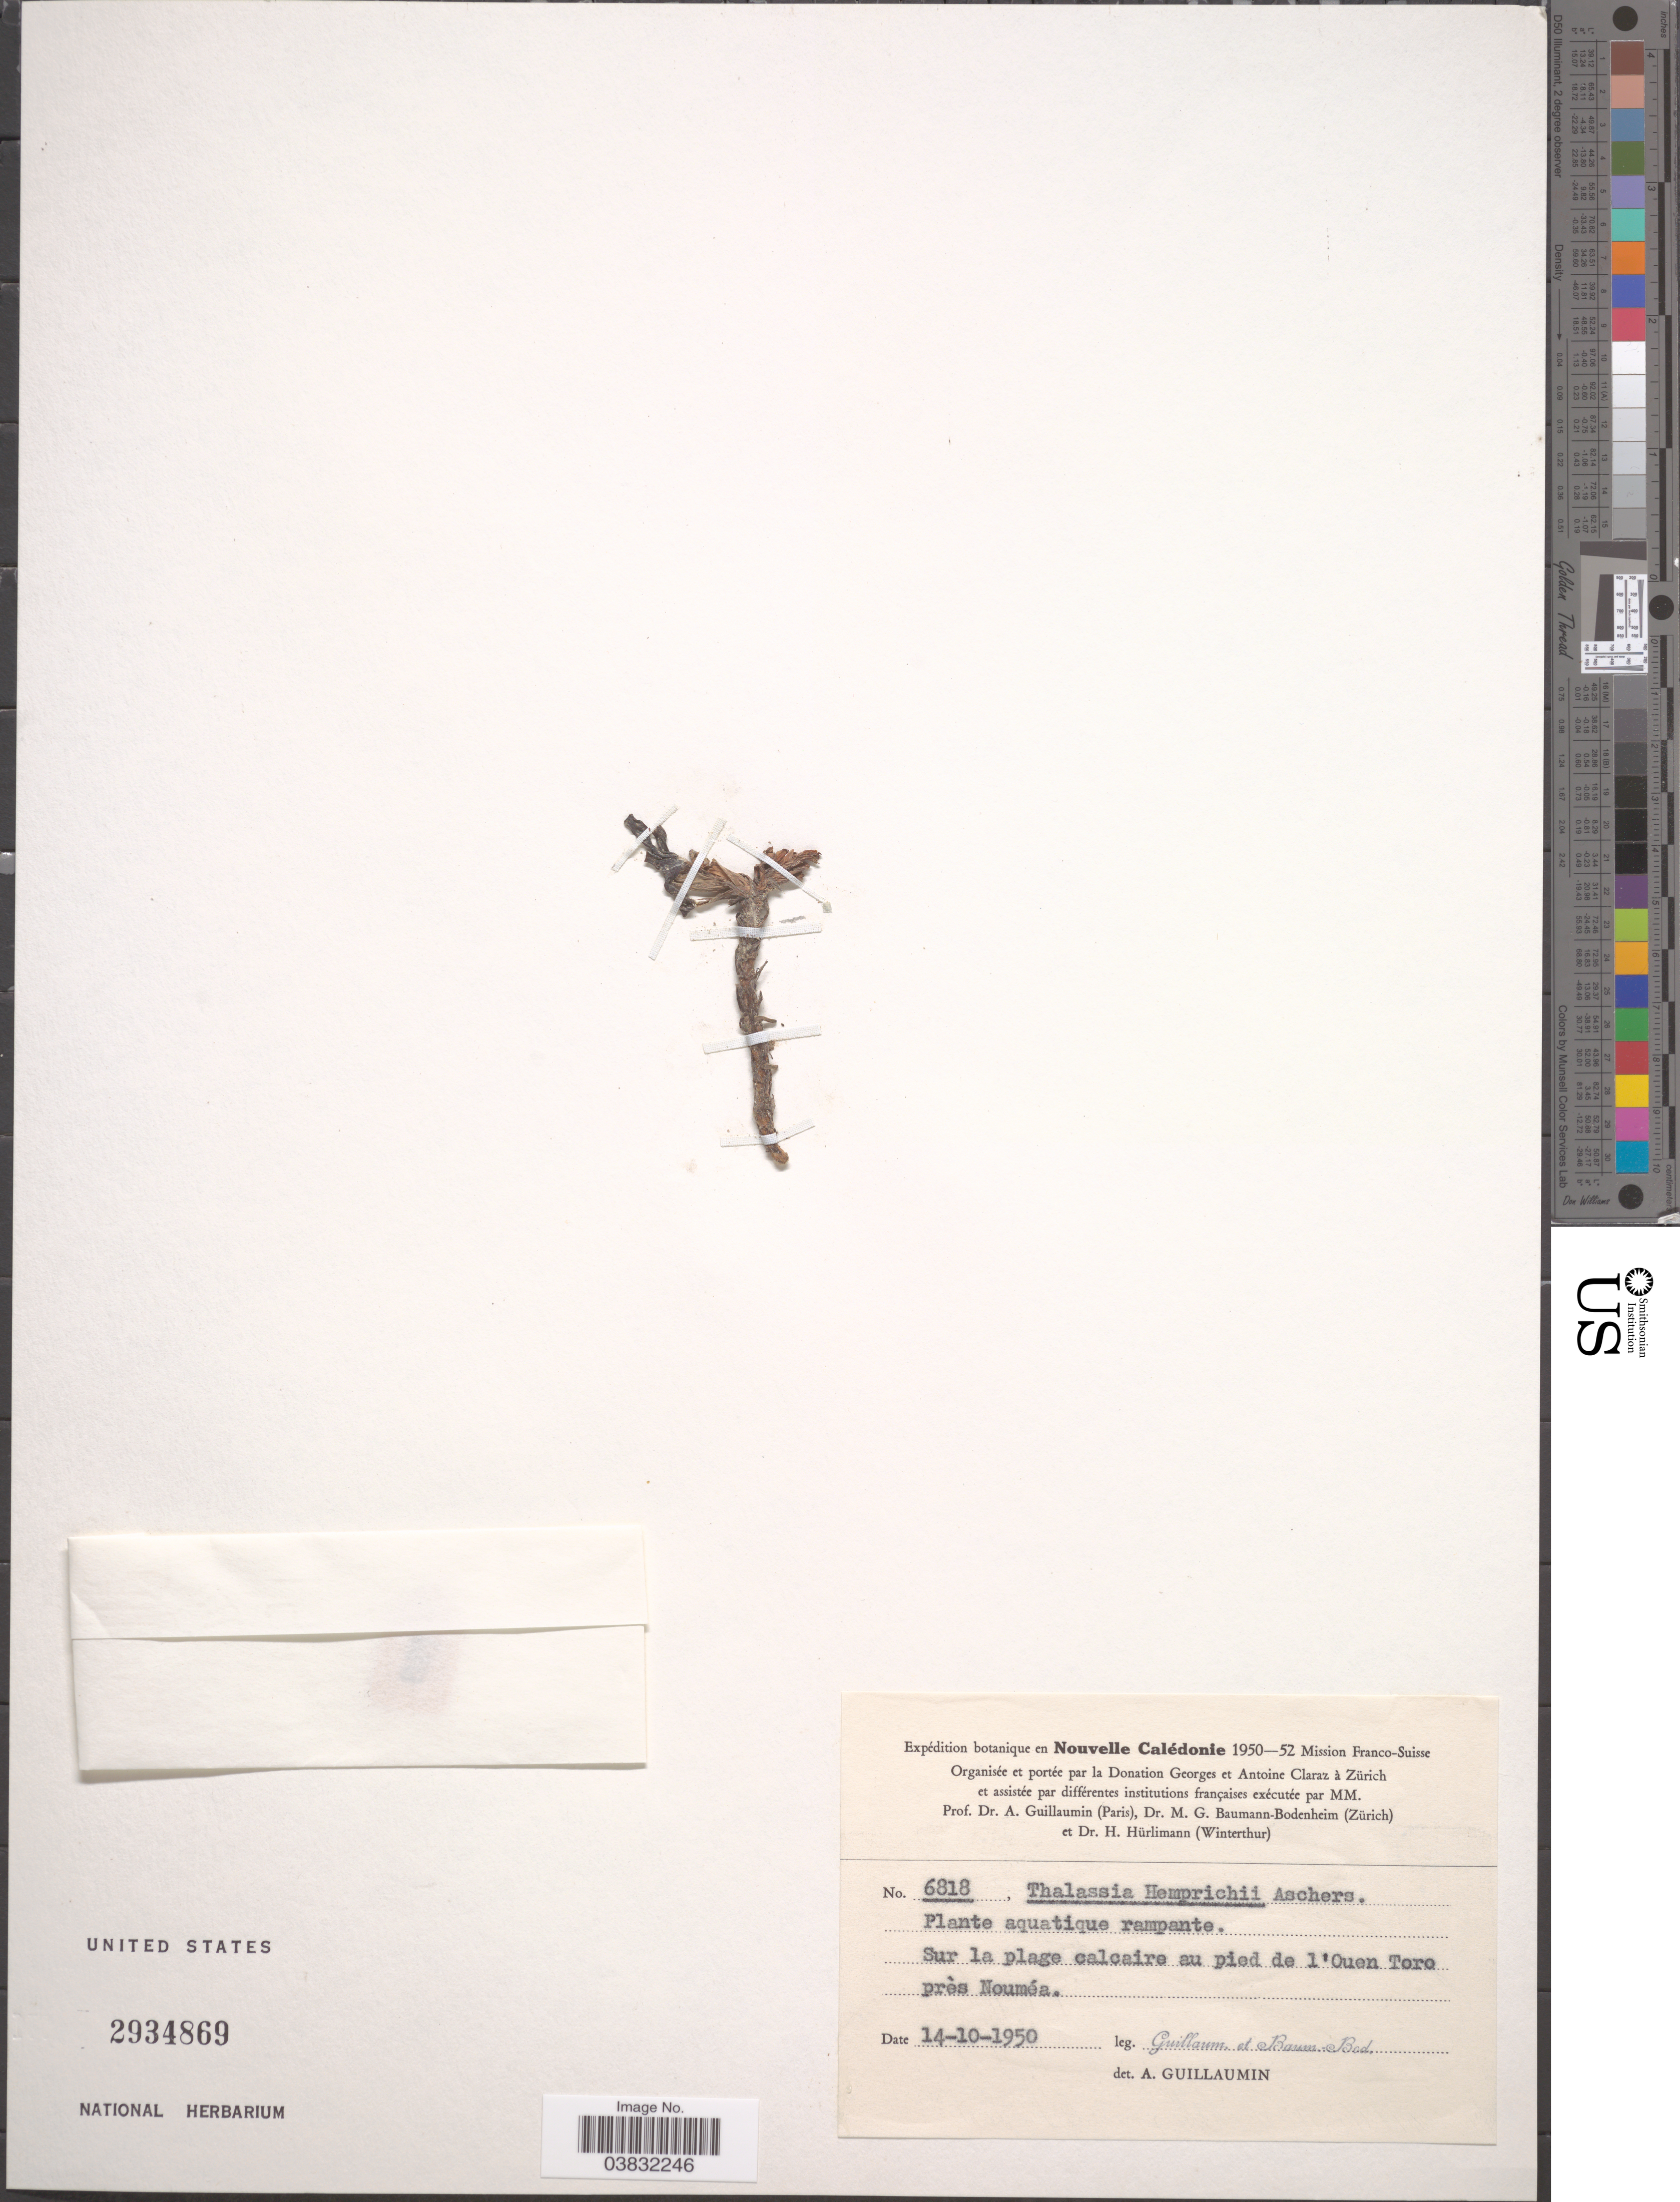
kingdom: Plantae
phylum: Tracheophyta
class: Liliopsida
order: Alismatales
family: Hydrocharitaceae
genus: Thalassia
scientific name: Thalassia hemprichii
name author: Asch.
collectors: A. Guillaumin, M. G. Baumann-Bodenheim & H. Hürlimann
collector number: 6818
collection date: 1950-10-14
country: New Caledonia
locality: Nouvelle Calédonie. Sur la plage calcaire au pied de l'Ouen Toro près Nouméa.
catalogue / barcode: US 2934869